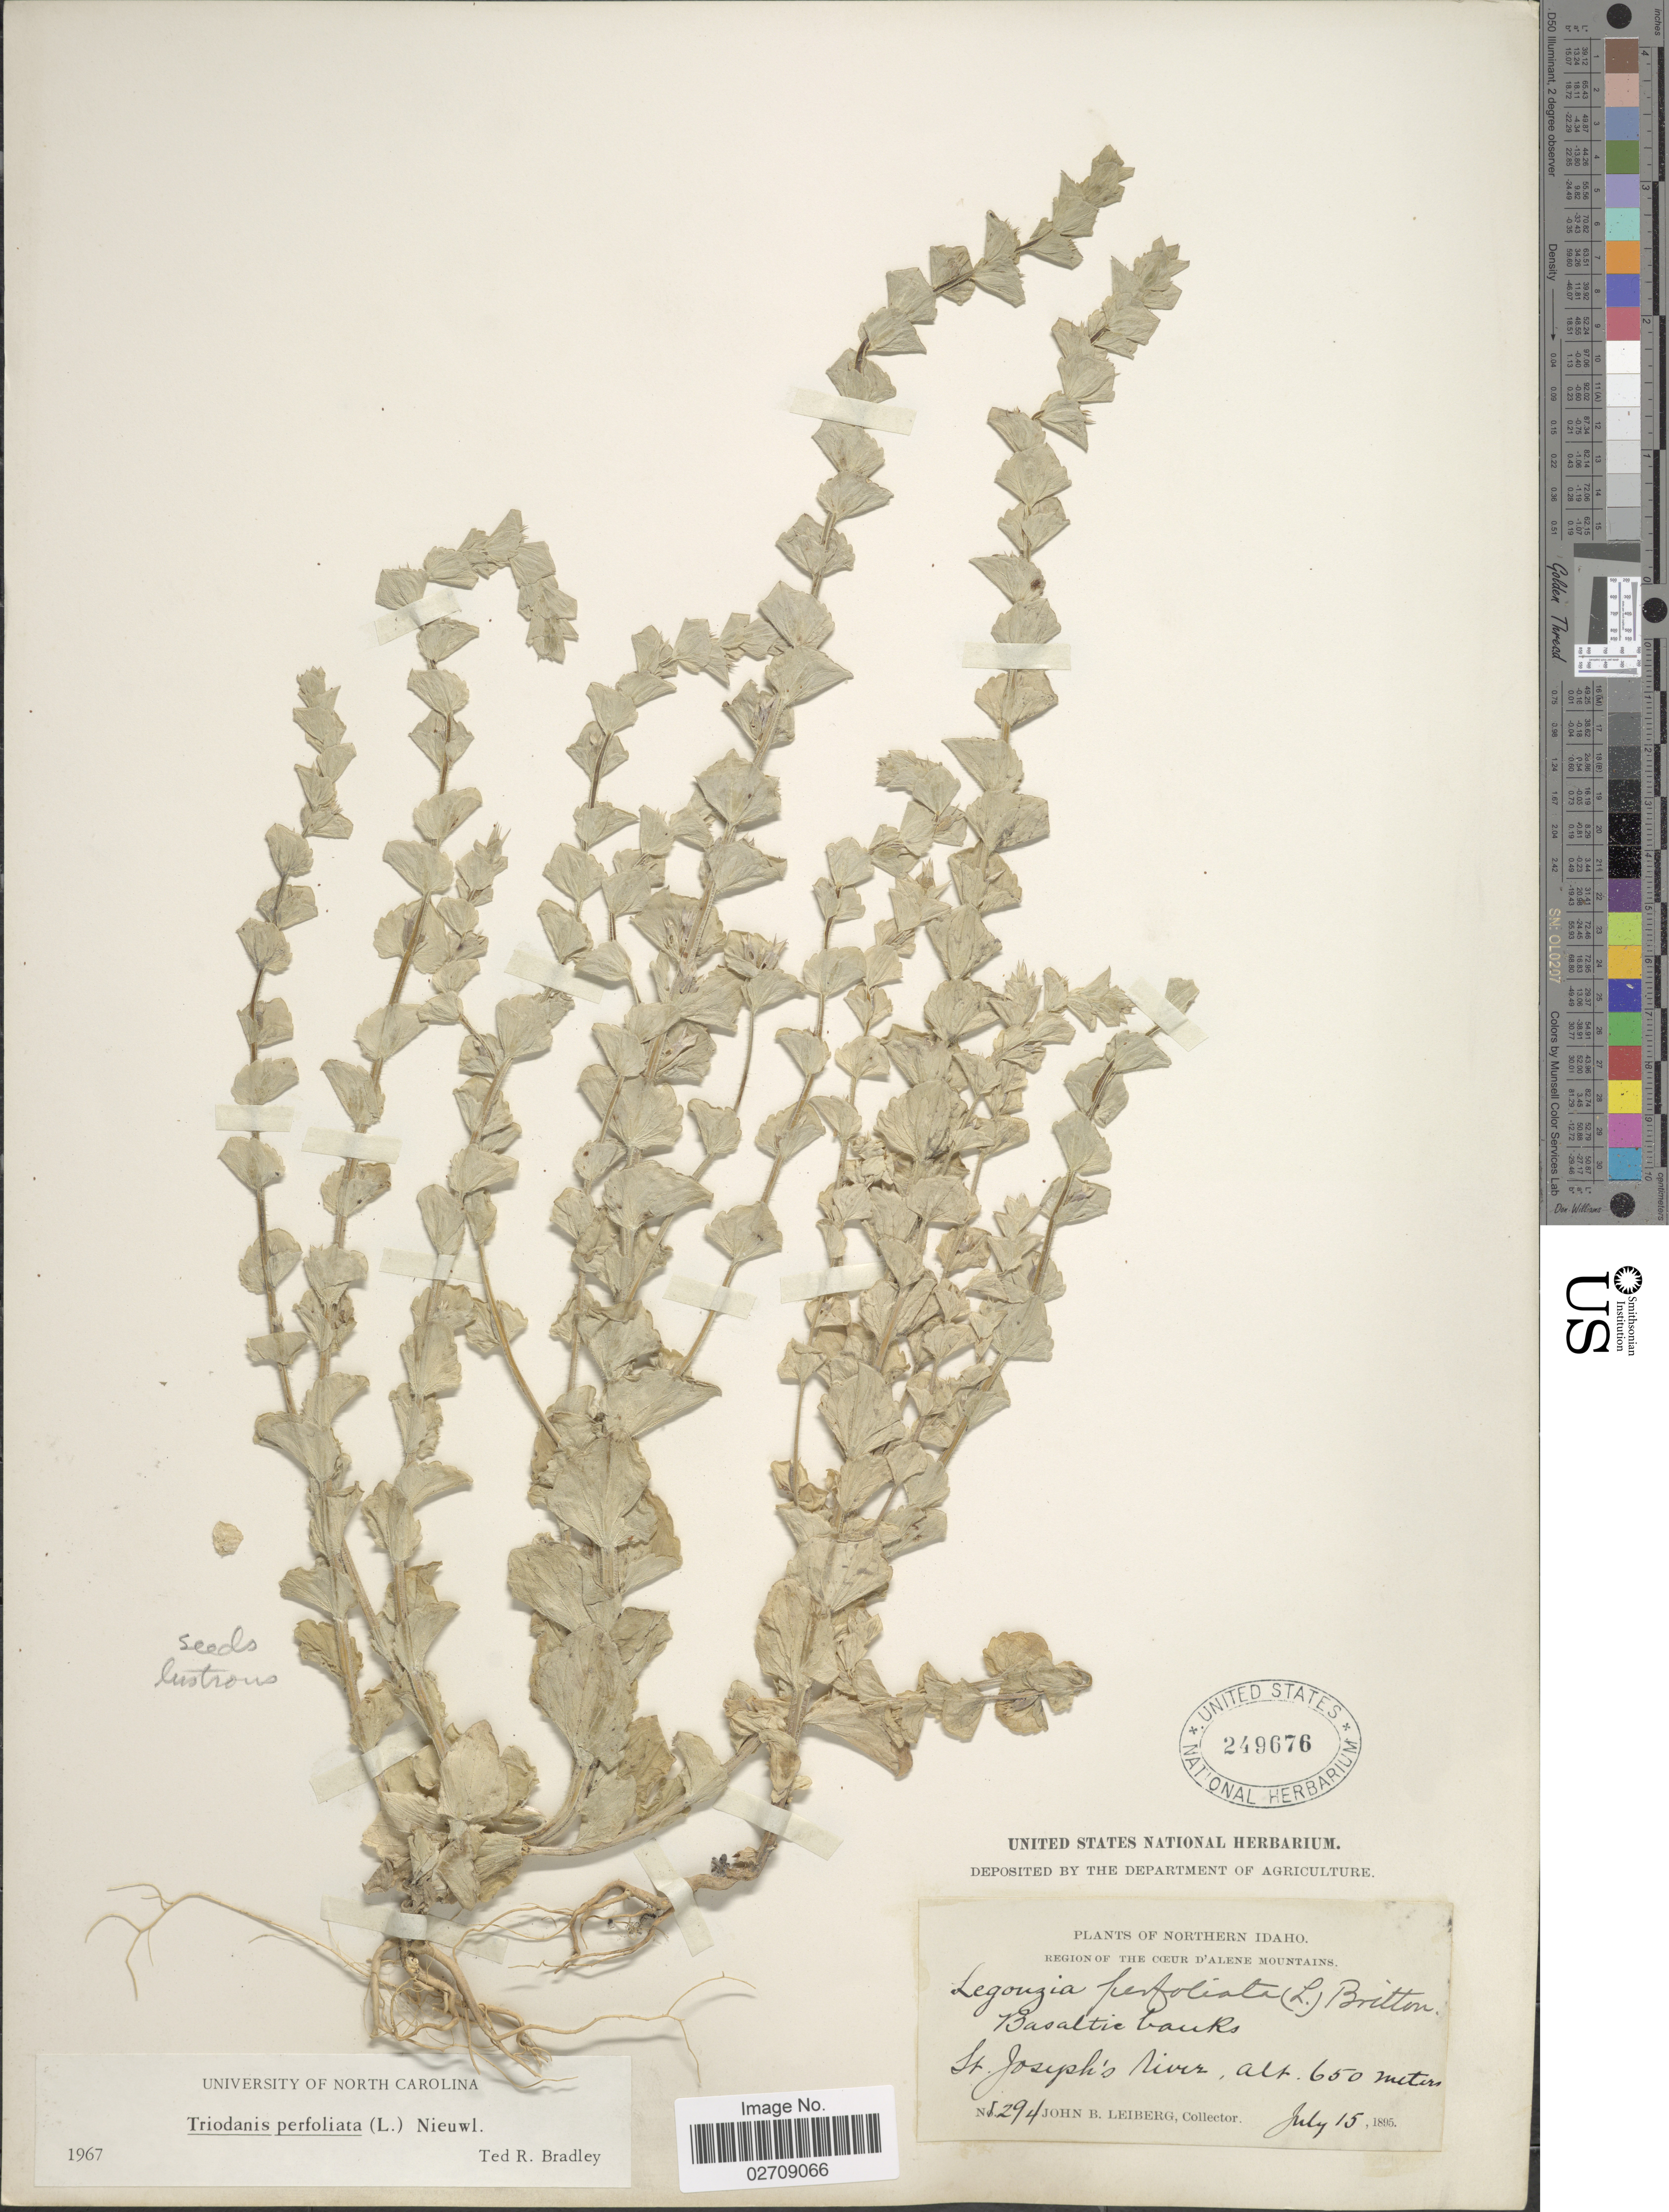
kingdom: Plantae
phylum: Tracheophyta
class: Magnoliopsida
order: Asterales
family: Campanulaceae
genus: Triodanis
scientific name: Triodanis perfoliata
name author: (L.) Nieuwl.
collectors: J. B. Leiberg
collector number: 5294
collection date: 1895-07-15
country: United States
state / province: Idaho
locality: Northern Idaho. Region of the Couer D'Alene Mountains. St. Joseph's River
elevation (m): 650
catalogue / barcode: US 249676